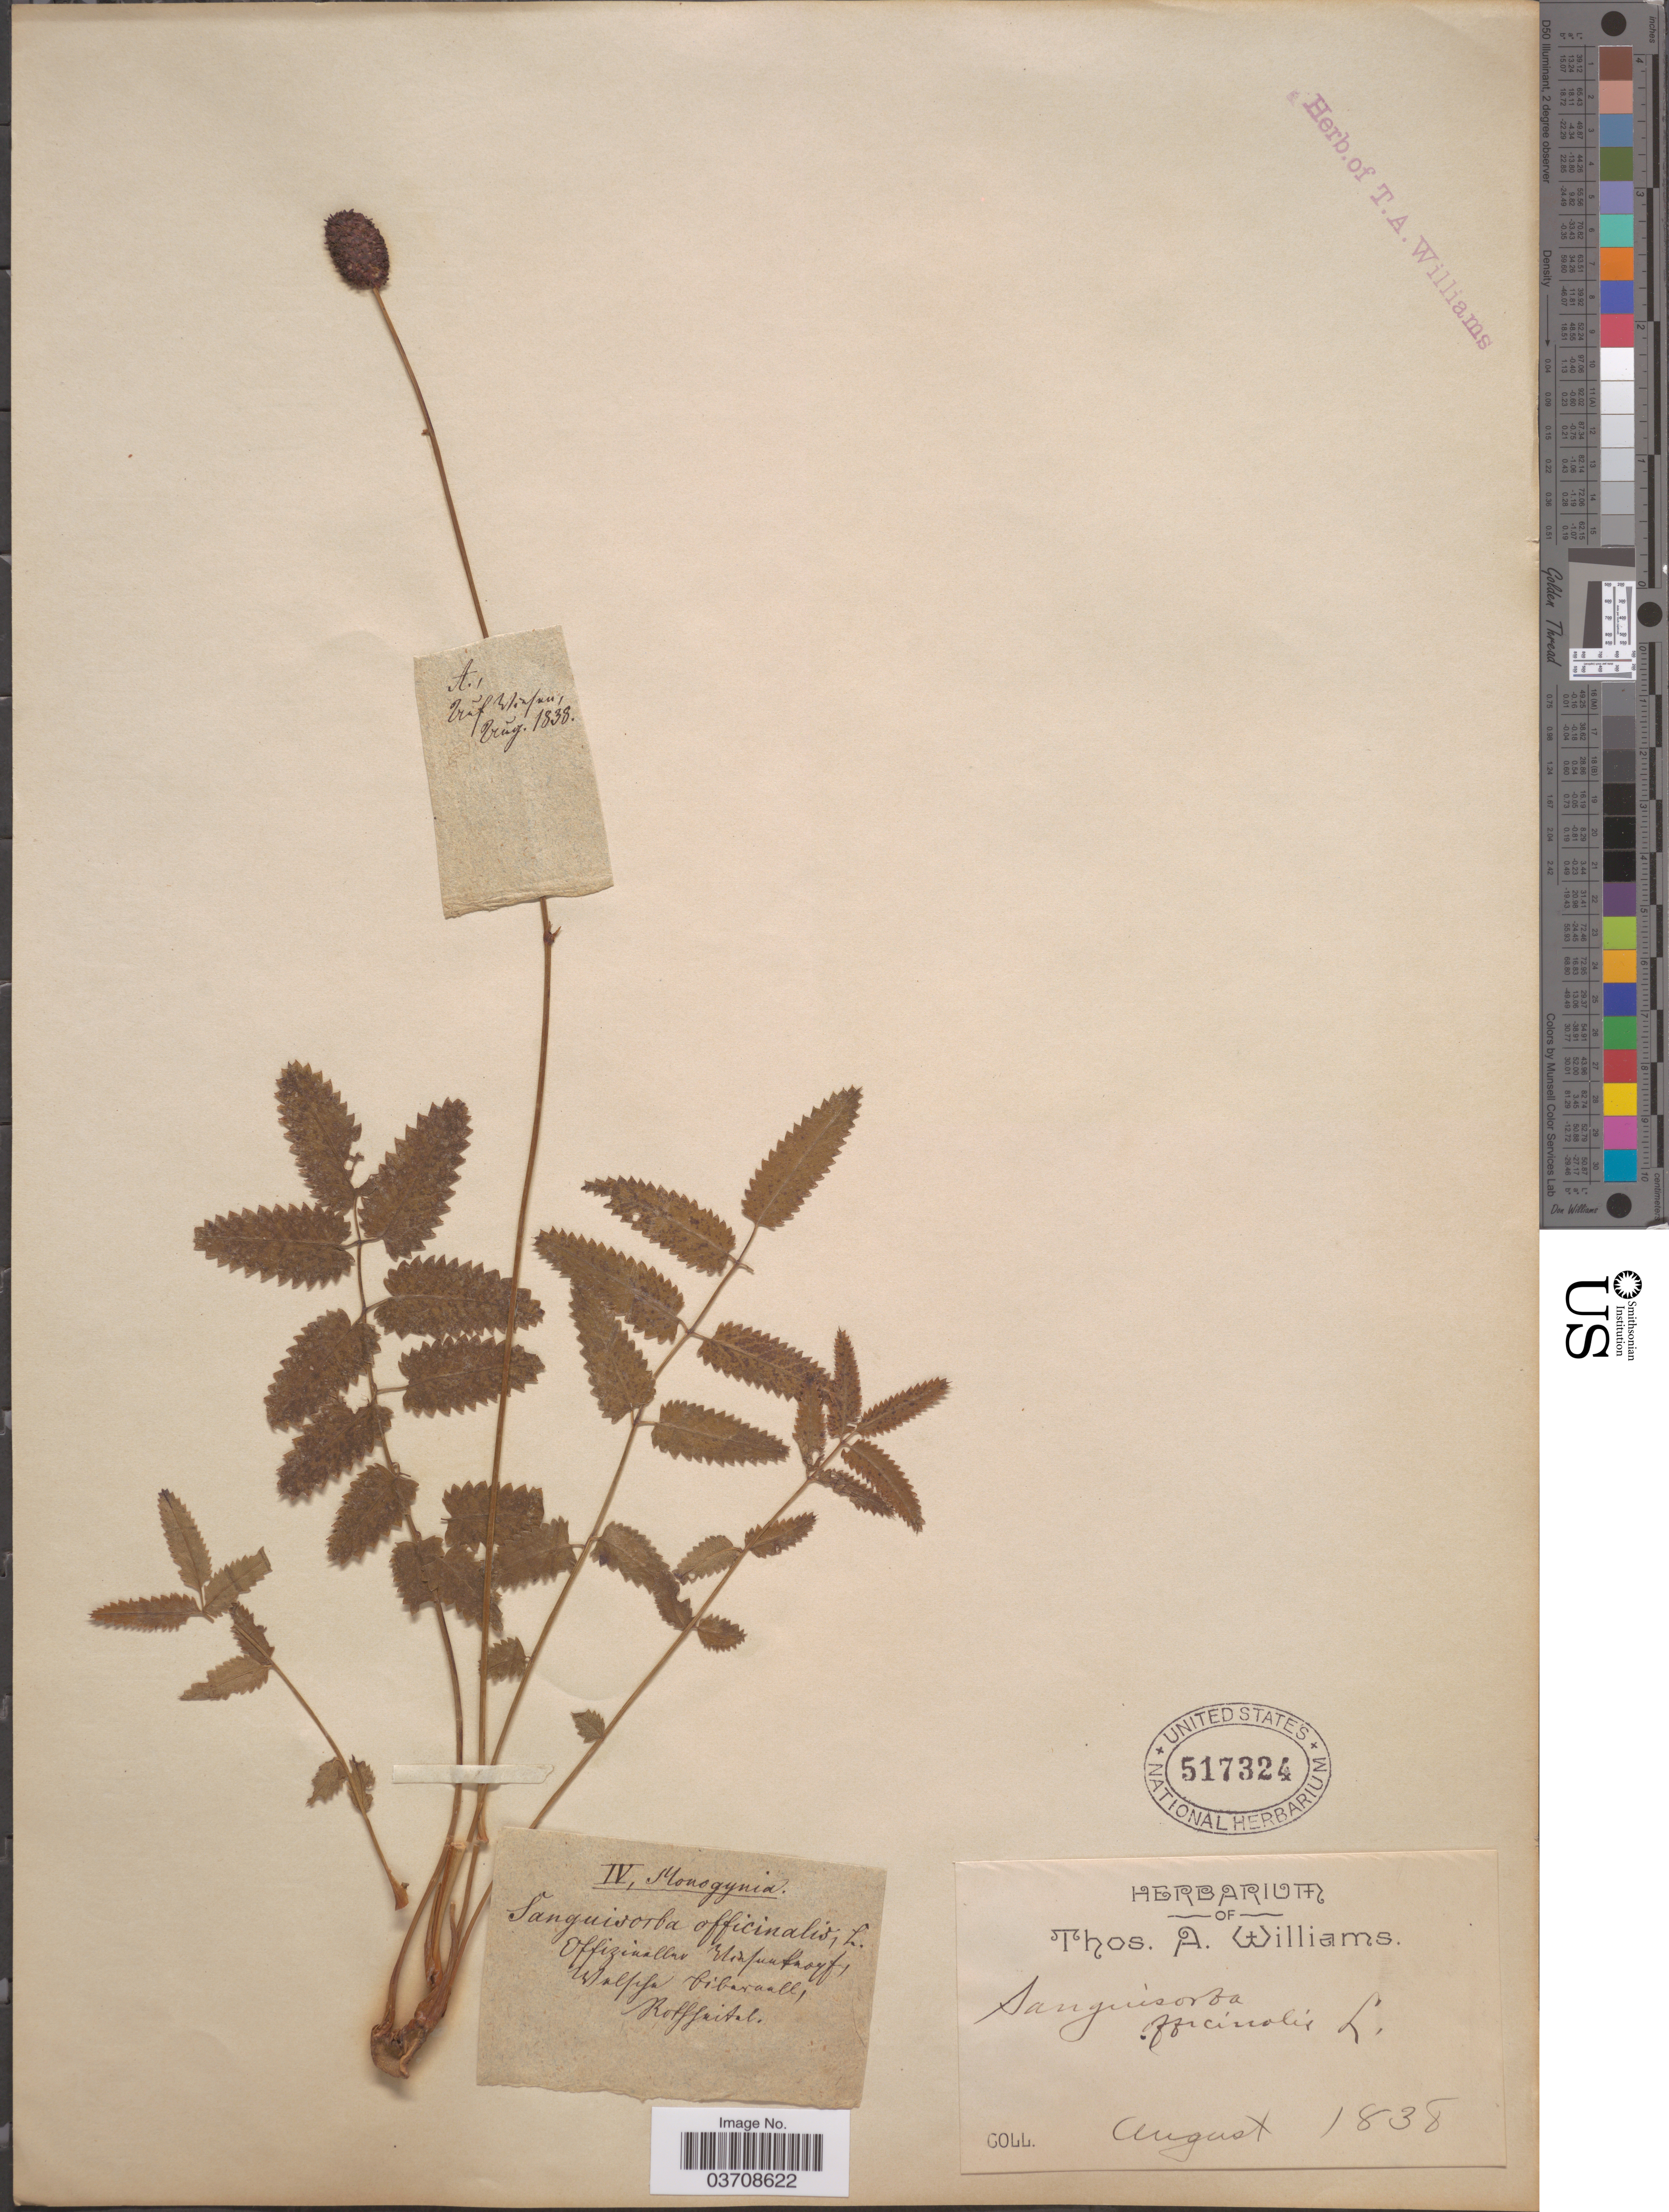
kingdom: Plantae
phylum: Tracheophyta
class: Magnoliopsida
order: Rosales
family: Rosaceae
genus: Sanguisorba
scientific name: Sanguisorba officinalis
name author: L.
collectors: ex herb. Thos. A. Williams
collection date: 1838-08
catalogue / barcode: US 517324